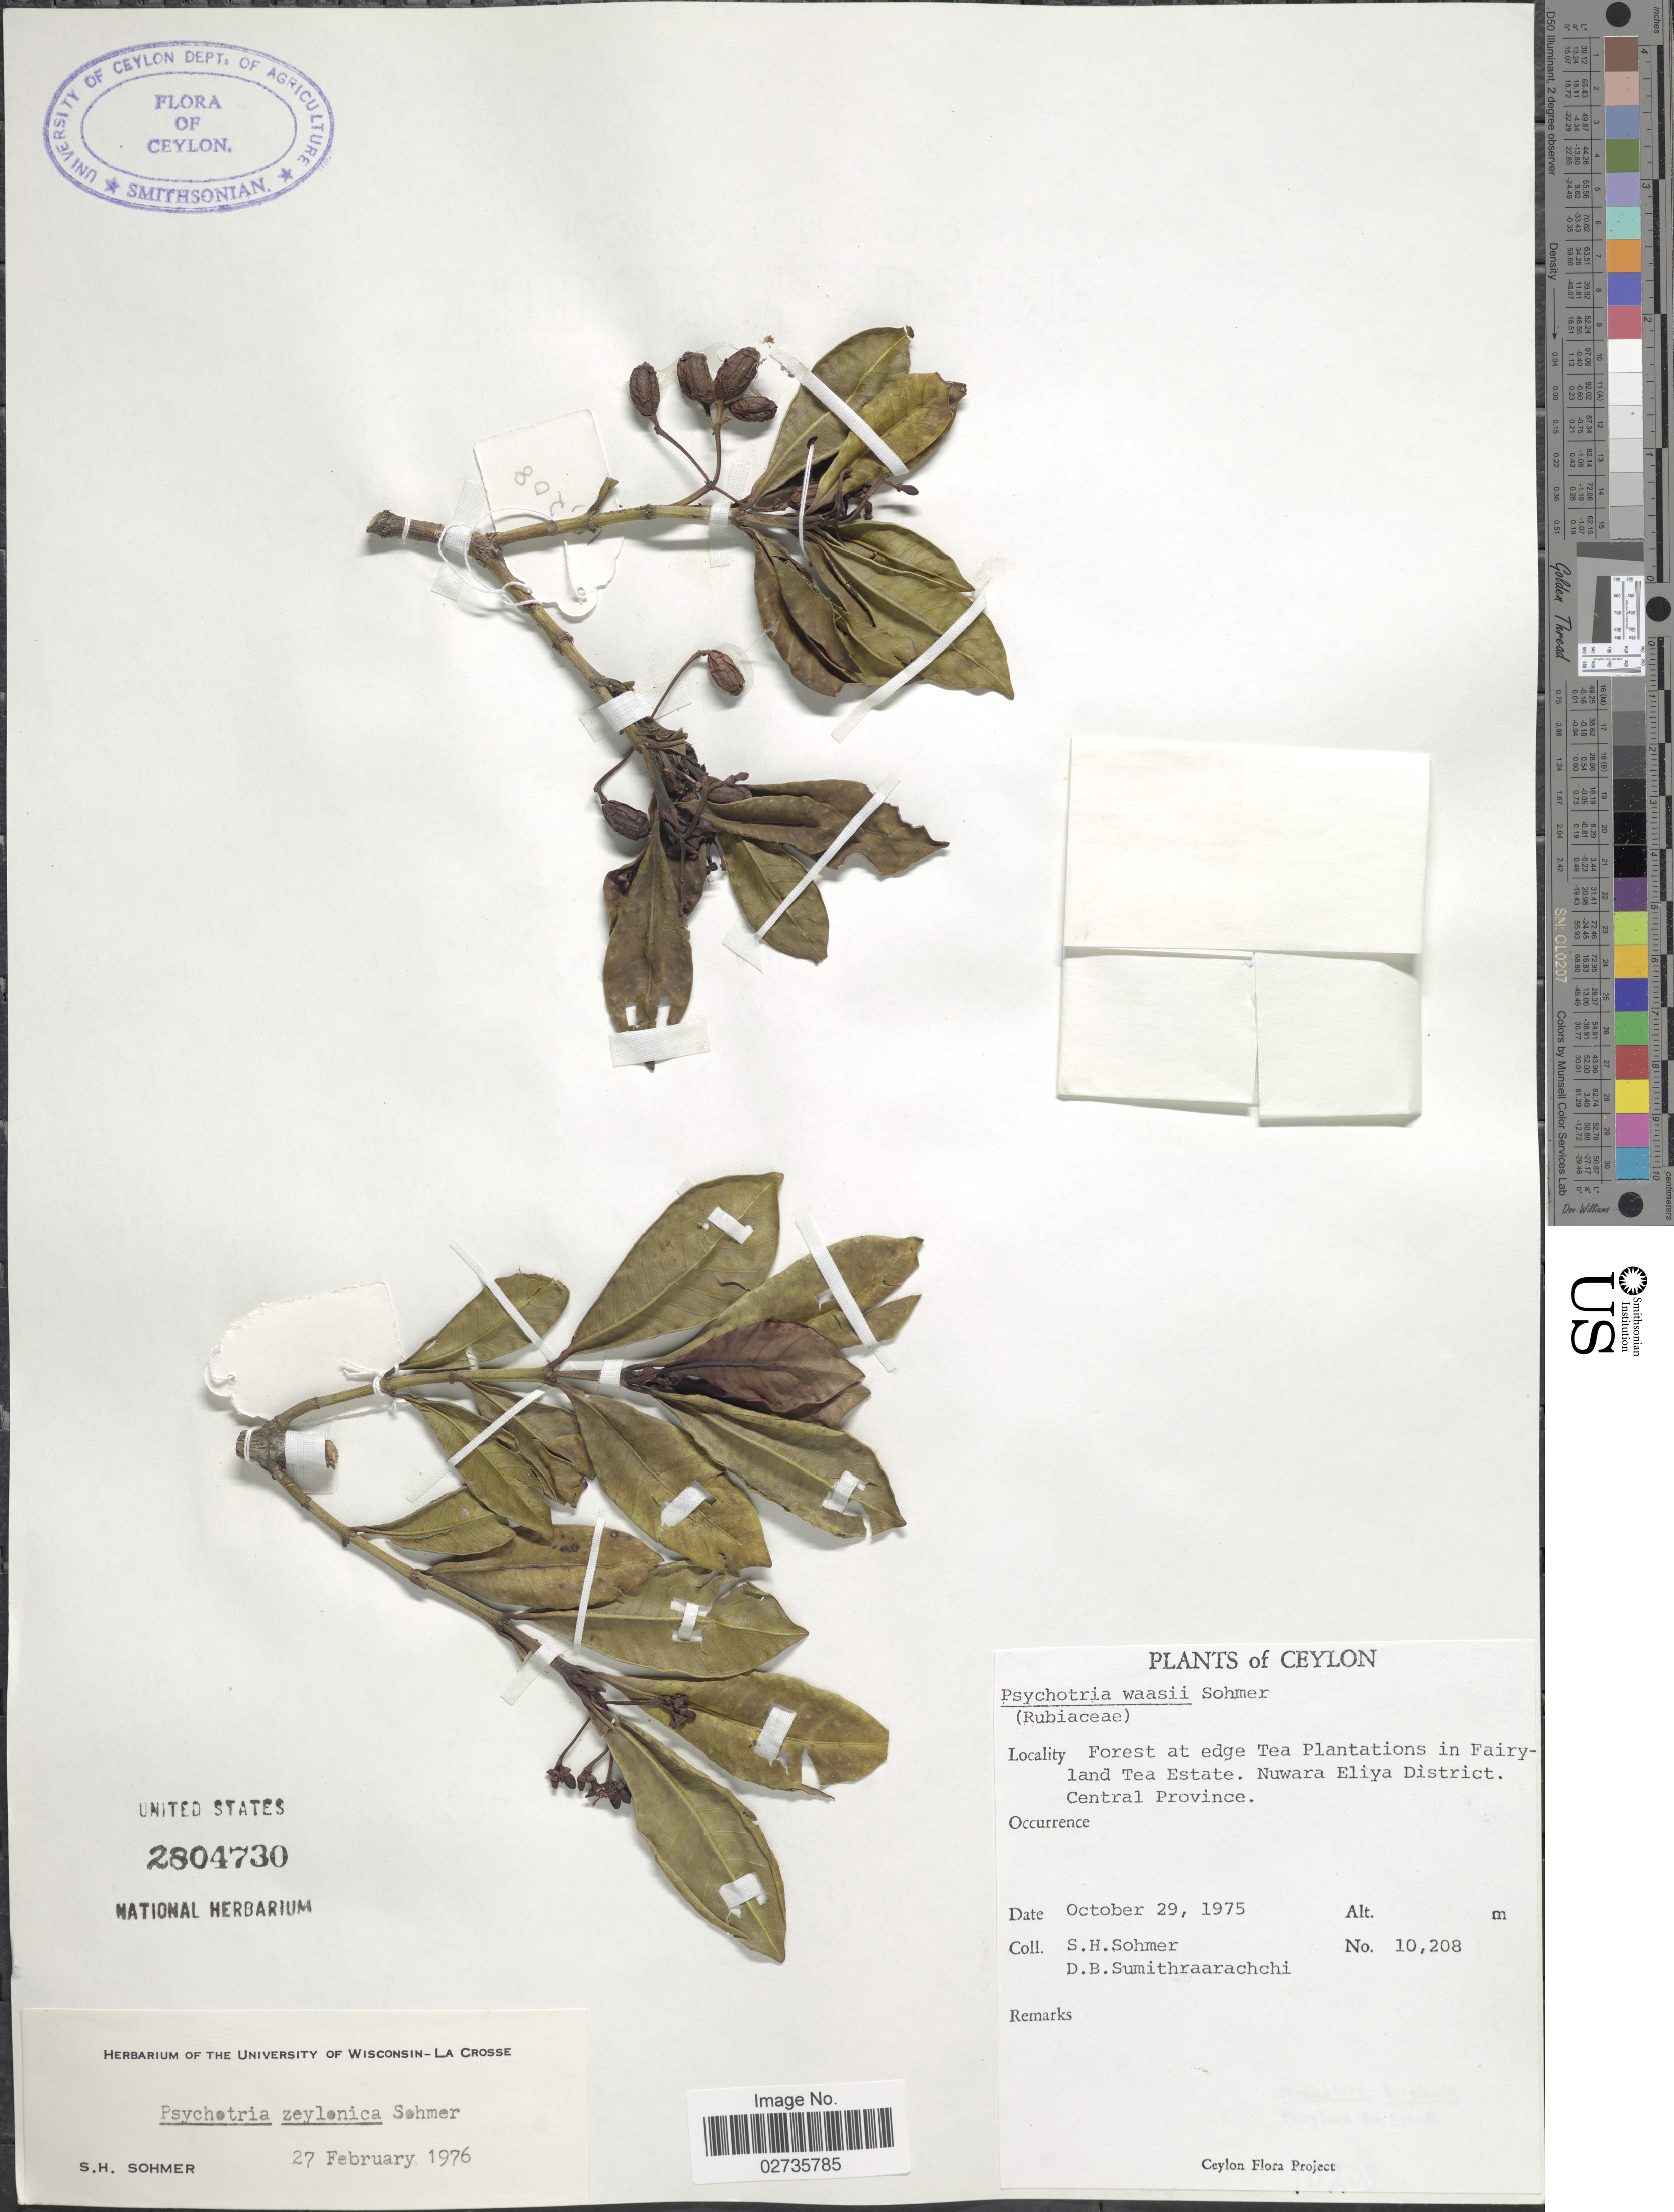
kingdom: Plantae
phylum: Tracheophyta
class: Magnoliopsida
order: Gentianales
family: Rubiaceae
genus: Psychotria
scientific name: Psychotria zeylanica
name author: Sohmer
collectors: S. H. Sohmer & D. B. Sumithraarachchi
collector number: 10208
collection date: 1975-10-29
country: Sri Lanka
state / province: Central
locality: Ceylon, Forest at edge Tea Plantations in Fairyland Tea Estate. Nuwara Eliya District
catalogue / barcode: US 2804730